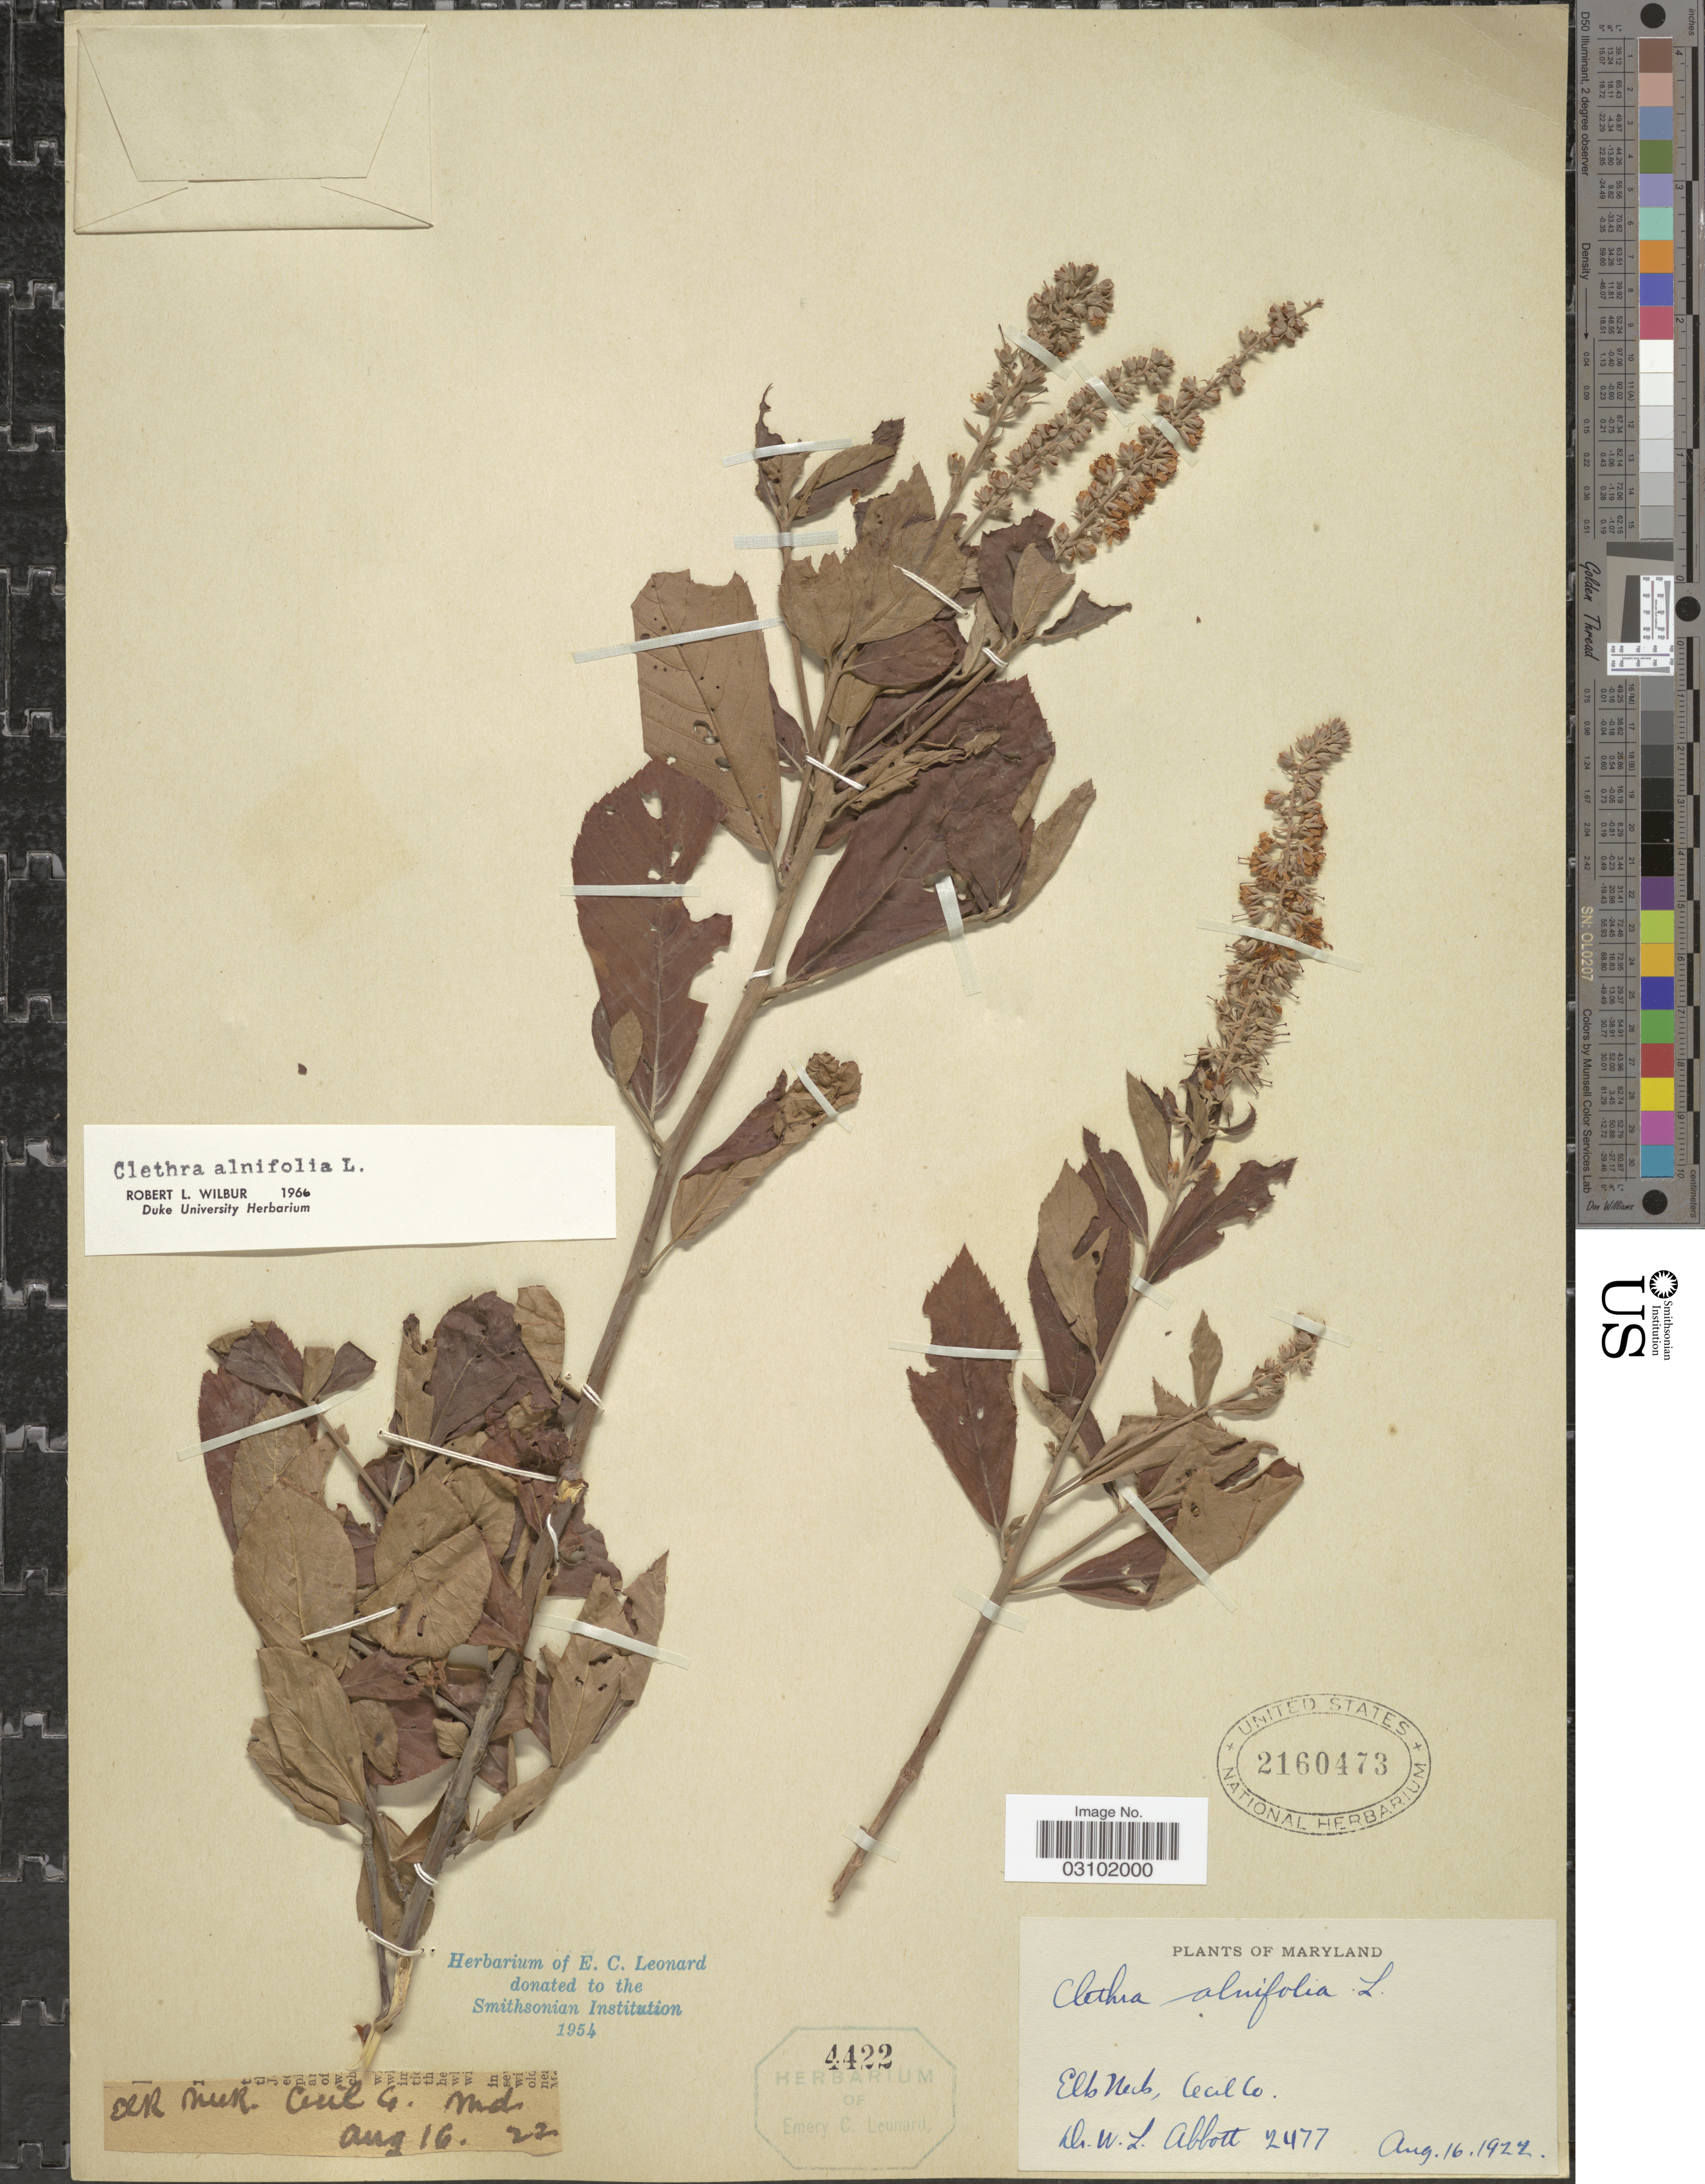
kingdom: Plantae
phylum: Tracheophyta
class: Magnoliopsida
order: Ericales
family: Clethraceae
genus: Clethra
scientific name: Clethra alnifolia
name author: L.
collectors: W. L. Abbott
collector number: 2477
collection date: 1922-08-16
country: United States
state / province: Maryland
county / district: Cecil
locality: Elk Necks, Cecil Co.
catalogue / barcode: US 2160473